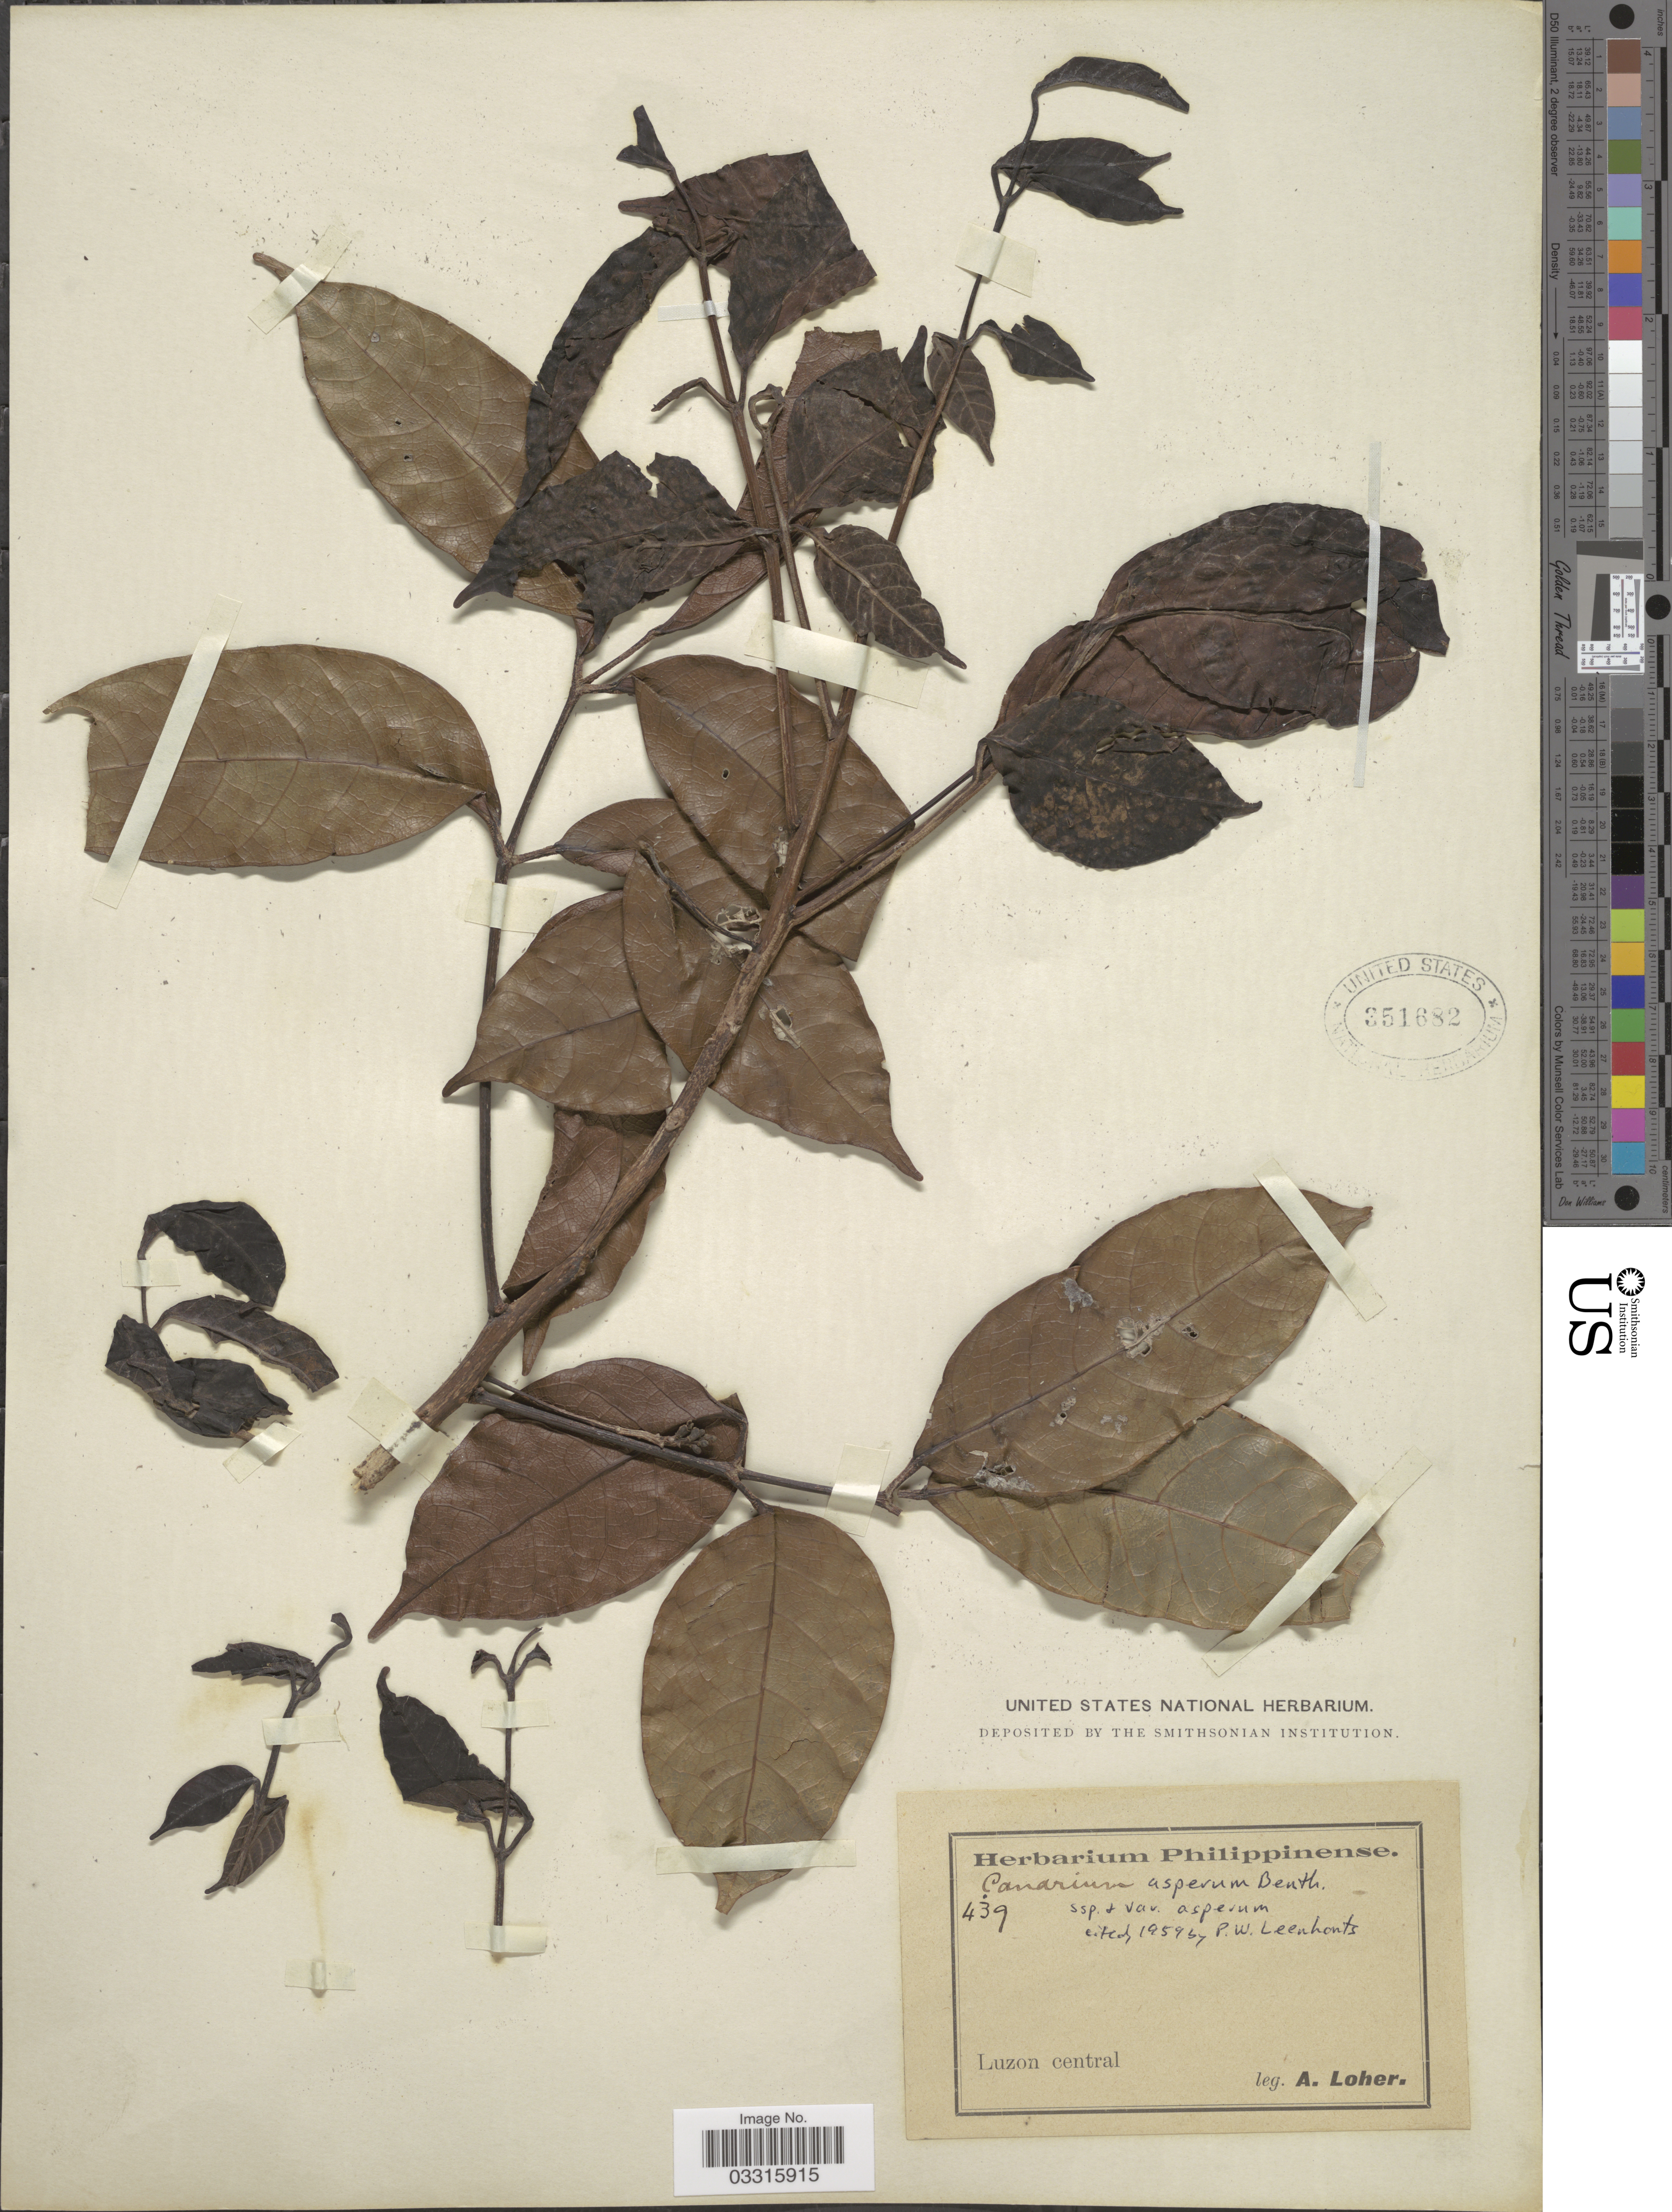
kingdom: Plantae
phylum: Tracheophyta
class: Magnoliopsida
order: Sapindales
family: Burseraceae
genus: Canarium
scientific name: Canarium asperum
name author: Benth.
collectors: A. Loher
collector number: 439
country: Philippines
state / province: Central Luzon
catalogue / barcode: US 351682